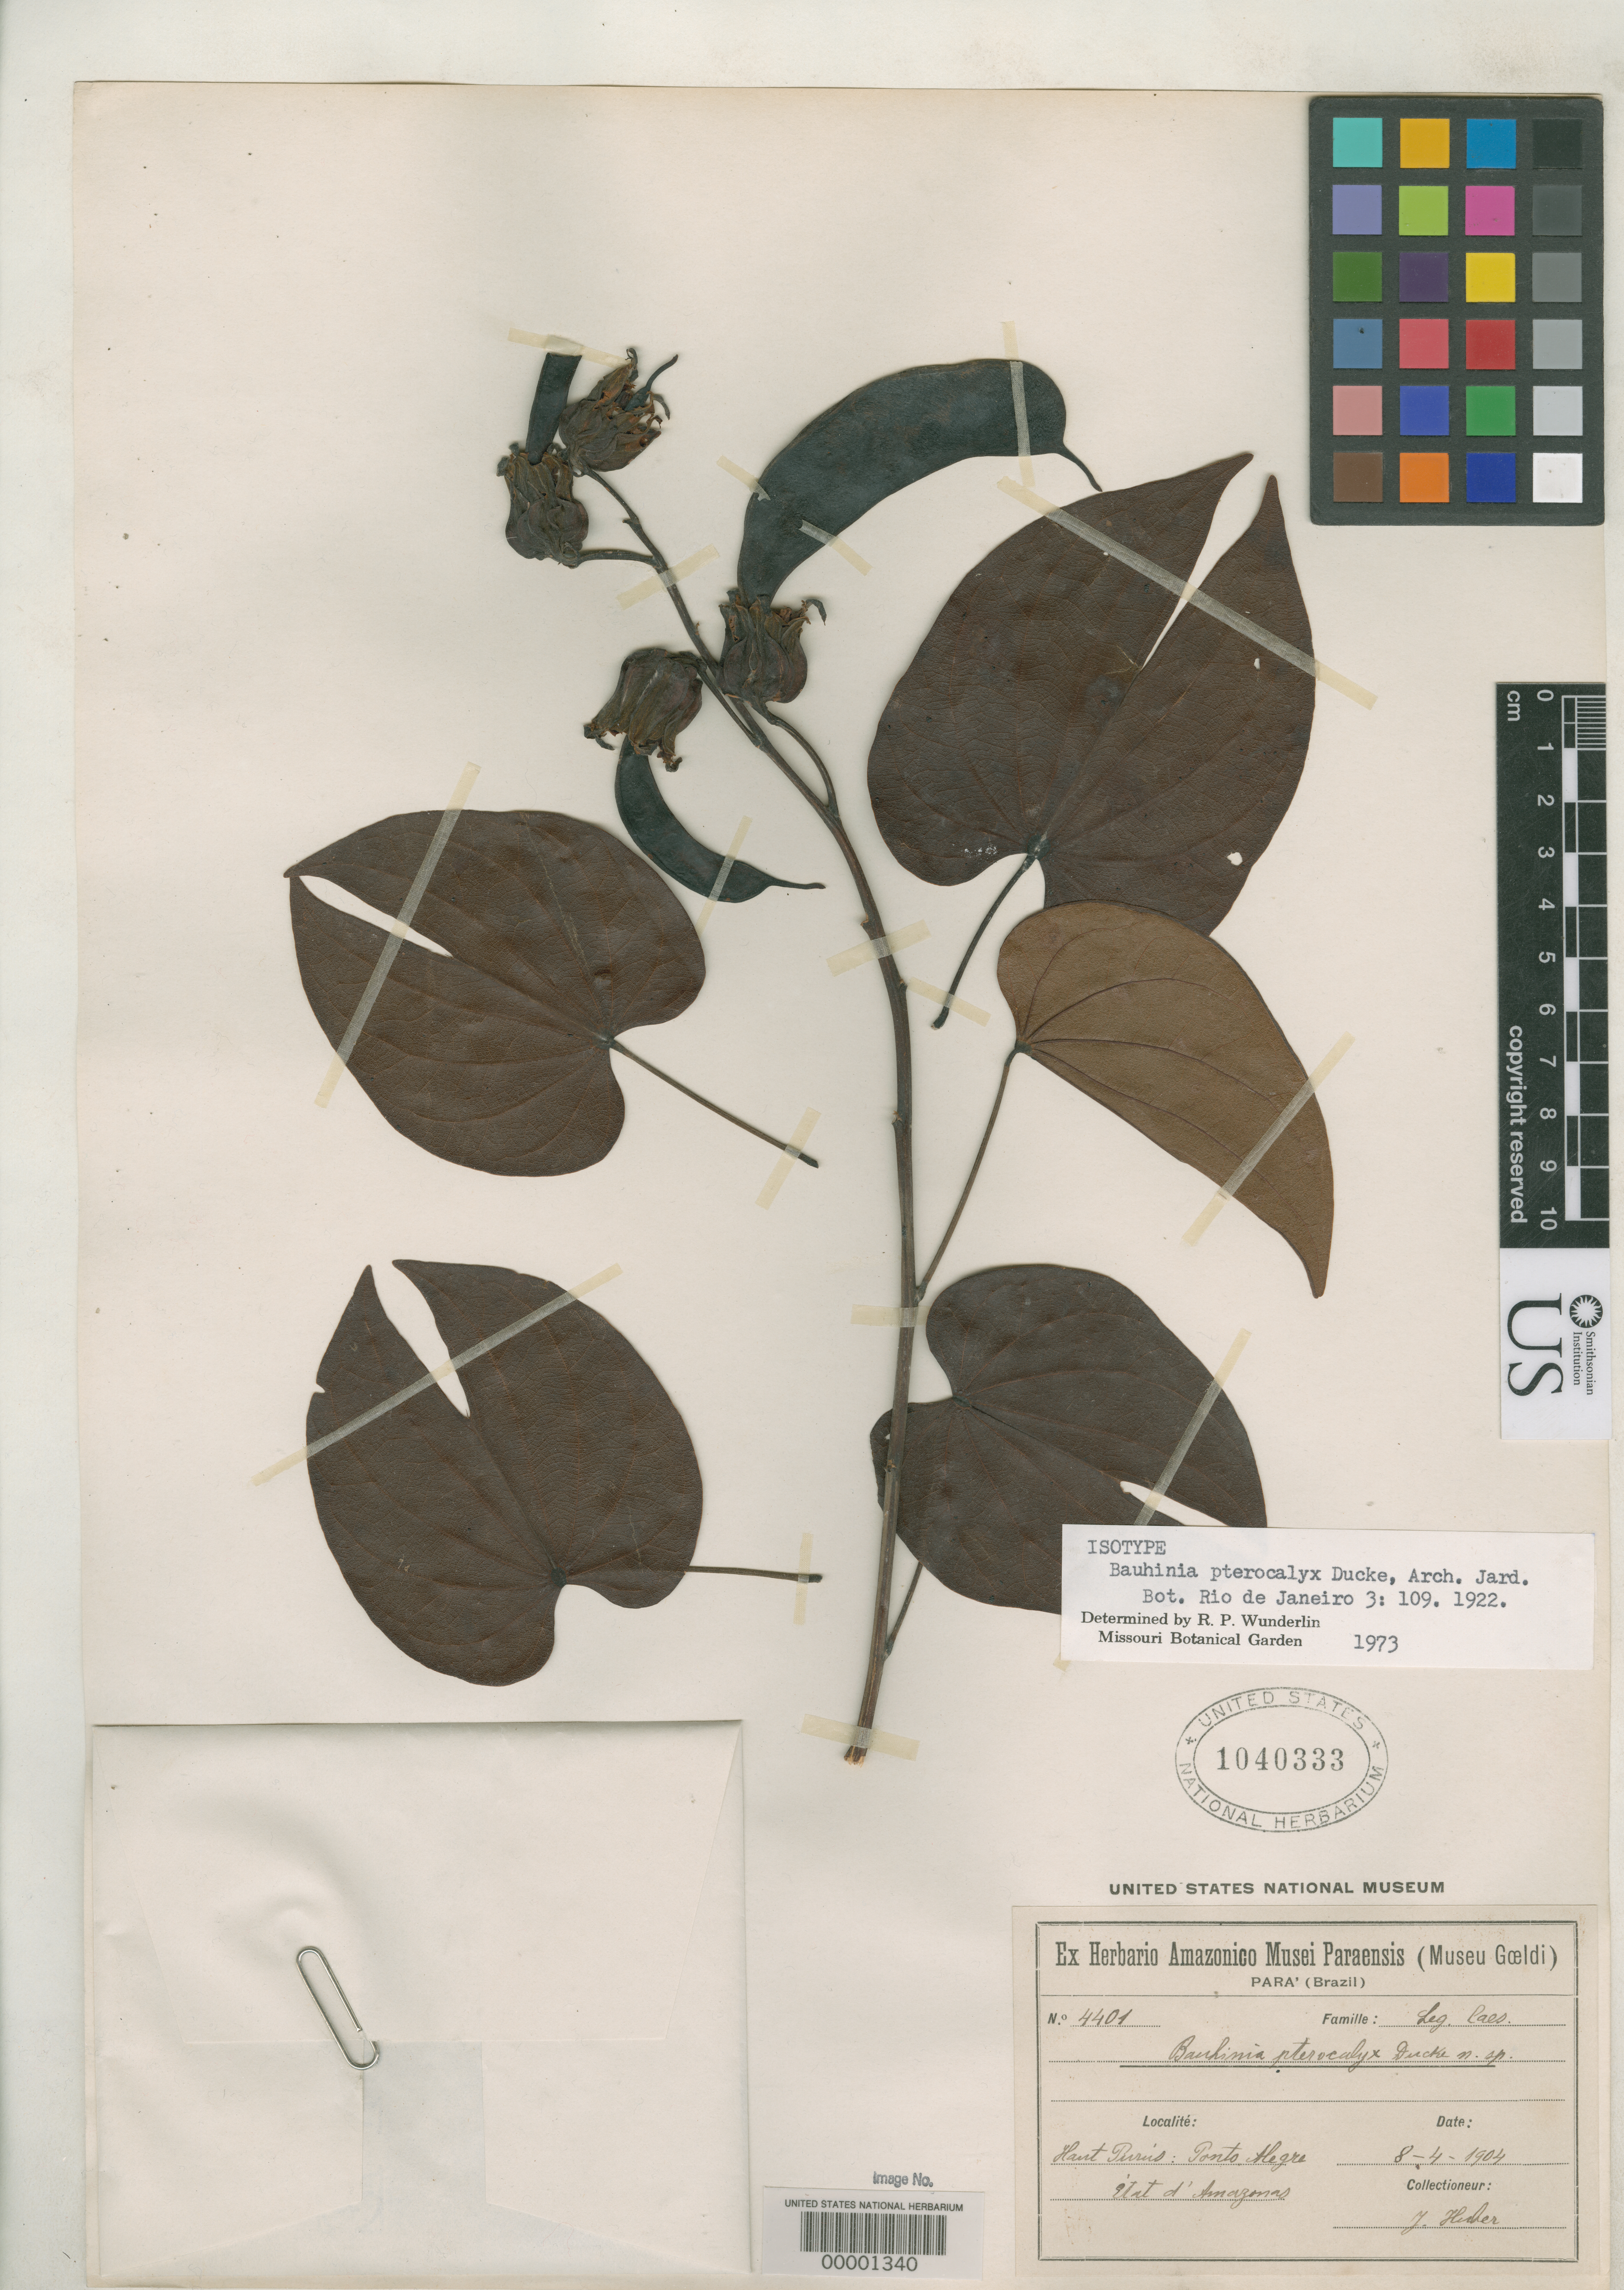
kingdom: Plantae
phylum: Tracheophyta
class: Magnoliopsida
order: Fabales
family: Fabaceae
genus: Bauhinia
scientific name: Bauhinia pterocalyx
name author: Ducke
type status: Isotype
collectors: J. Huber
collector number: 4401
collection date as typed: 08 Apr 1904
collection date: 1904-04-08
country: Brazil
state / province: Minas Gerais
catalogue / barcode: US 1040333